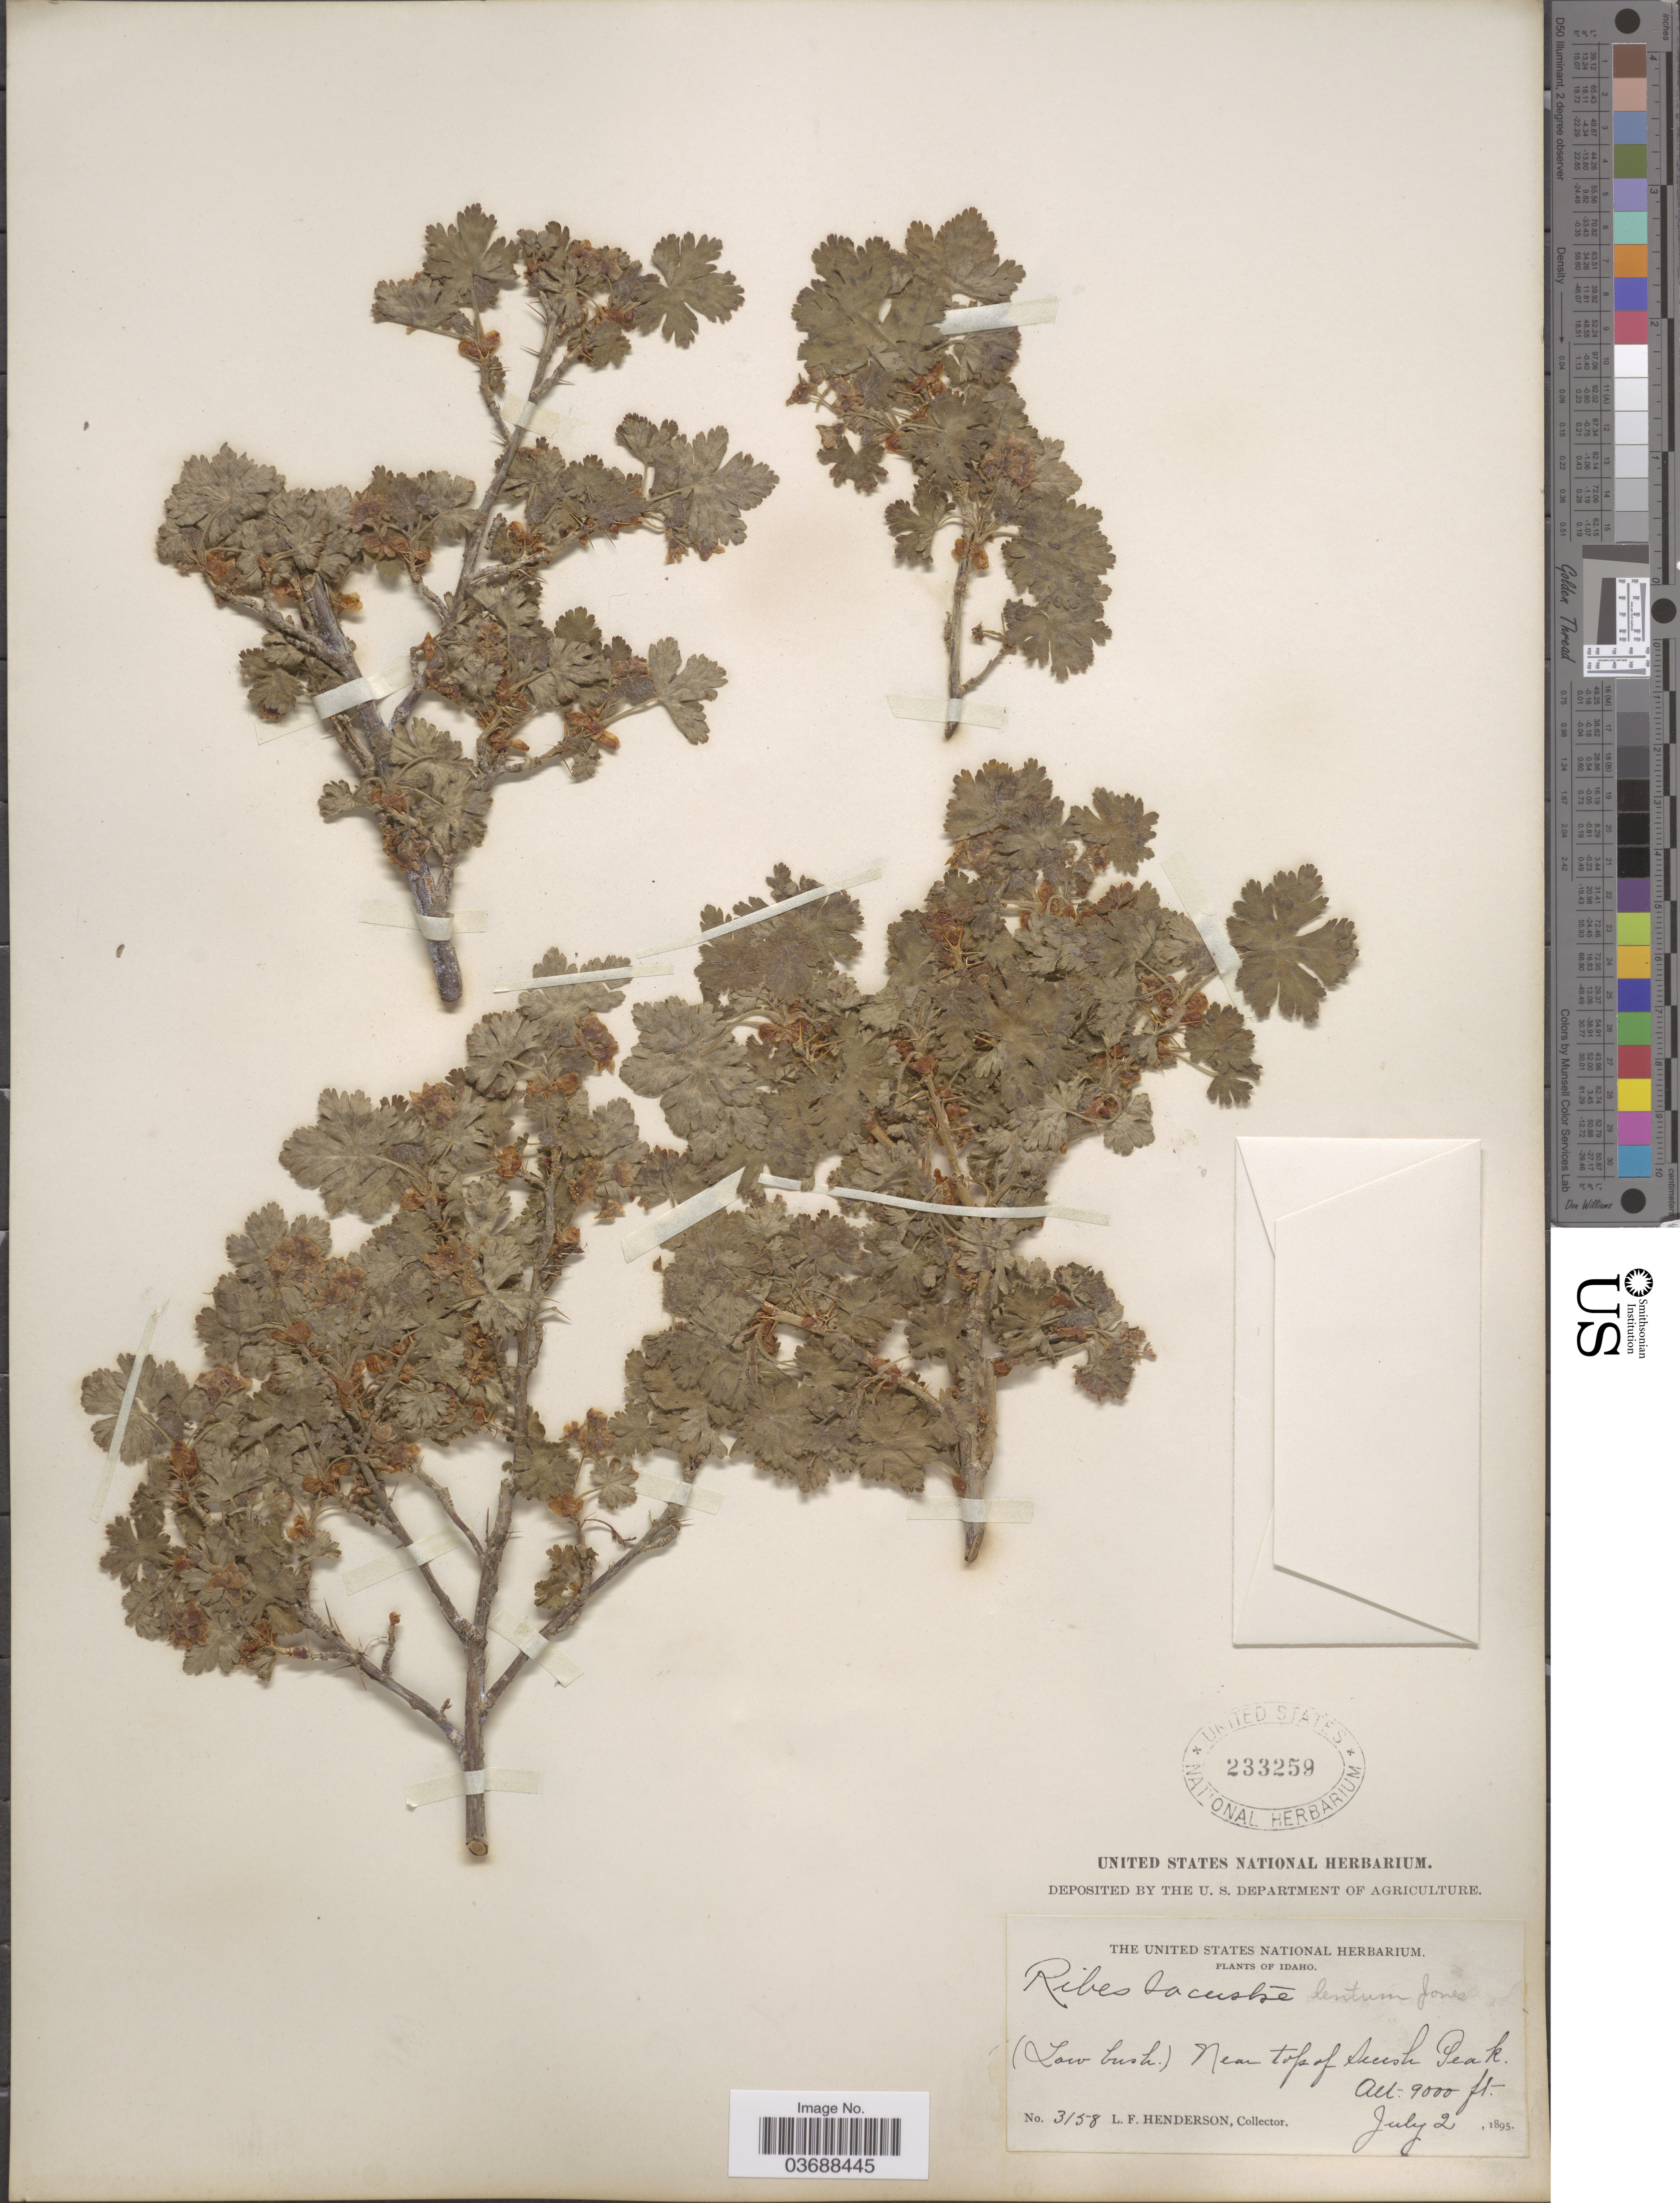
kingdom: Plantae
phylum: Tracheophyta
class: Magnoliopsida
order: Saxifragales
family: Grossulariaceae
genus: Ribes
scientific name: Ribes montigenum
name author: McClatchie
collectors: L. Henderson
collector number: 3158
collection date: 1895-07-02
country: United States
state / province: Idaho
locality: Near top of Secesh Peak.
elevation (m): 2743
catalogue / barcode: US 233259